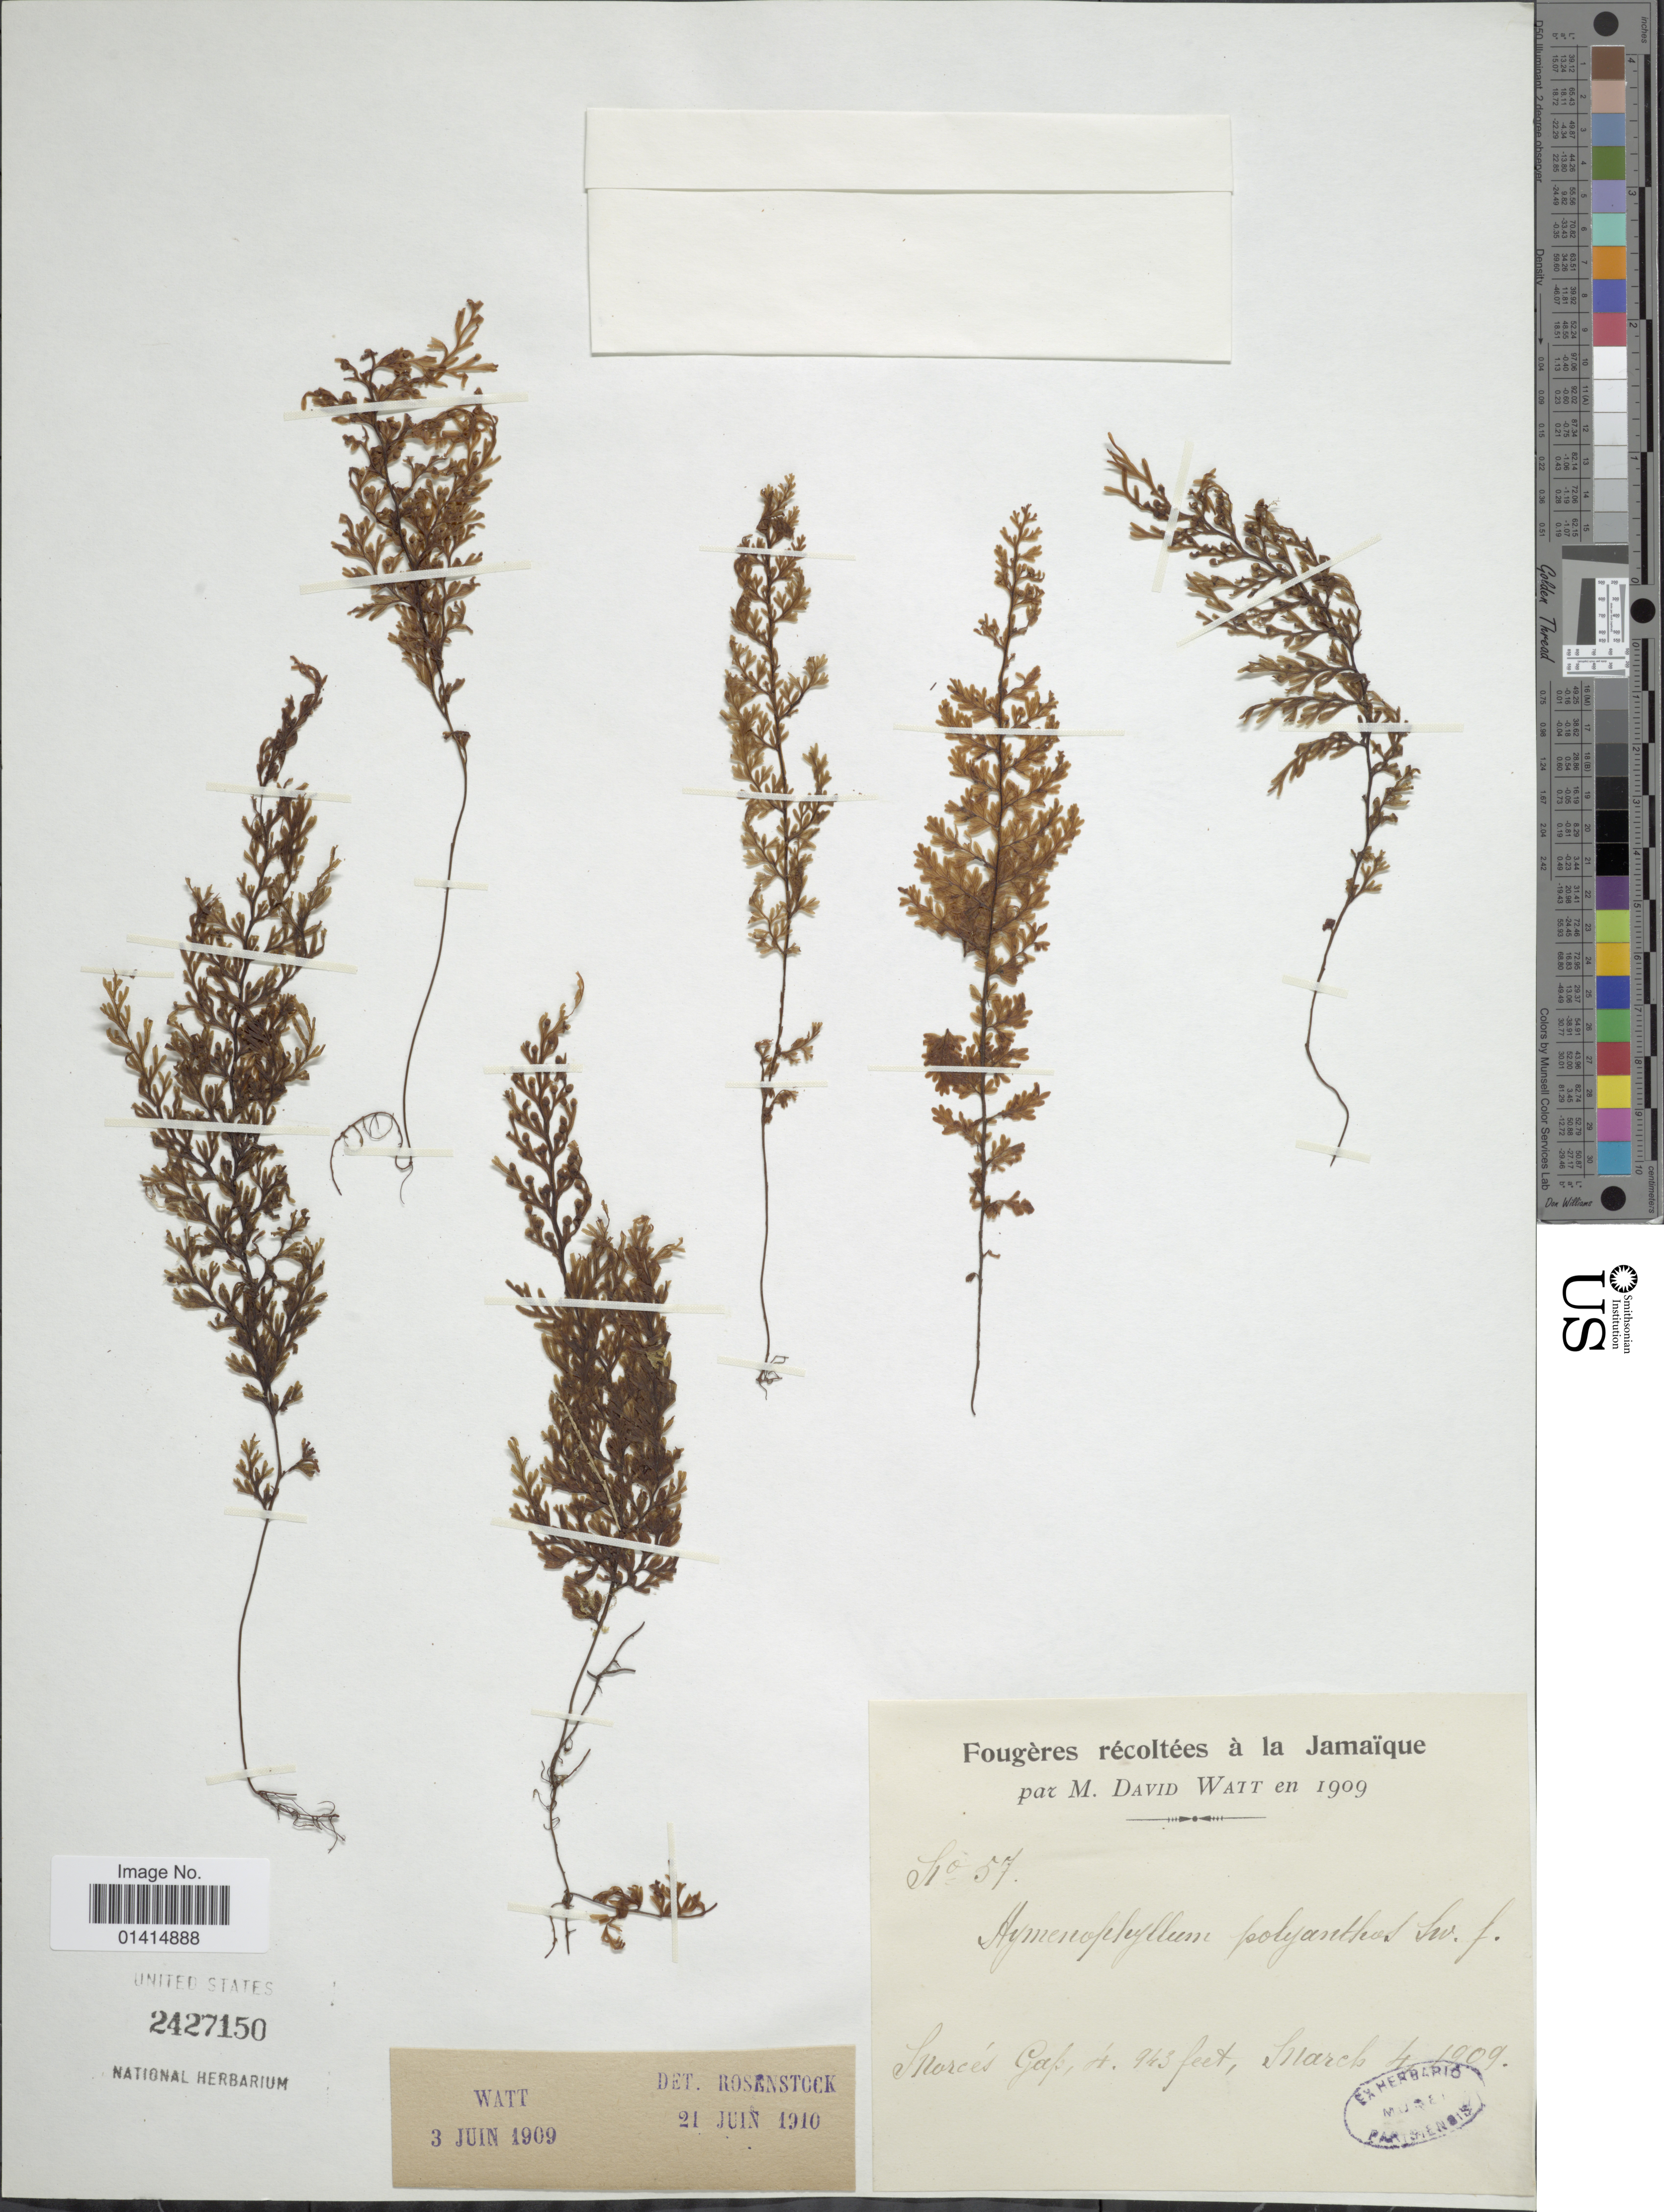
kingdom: Plantae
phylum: Tracheophyta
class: Polypodiopsida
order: Hymenophyllales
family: Hymenophyllaceae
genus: Hymenophyllum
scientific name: Hymenophyllum axillare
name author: Sw.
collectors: M. Watt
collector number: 57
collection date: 1909-03-04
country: Jamaica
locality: Morcés Gap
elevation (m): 287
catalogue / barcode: US 2427150